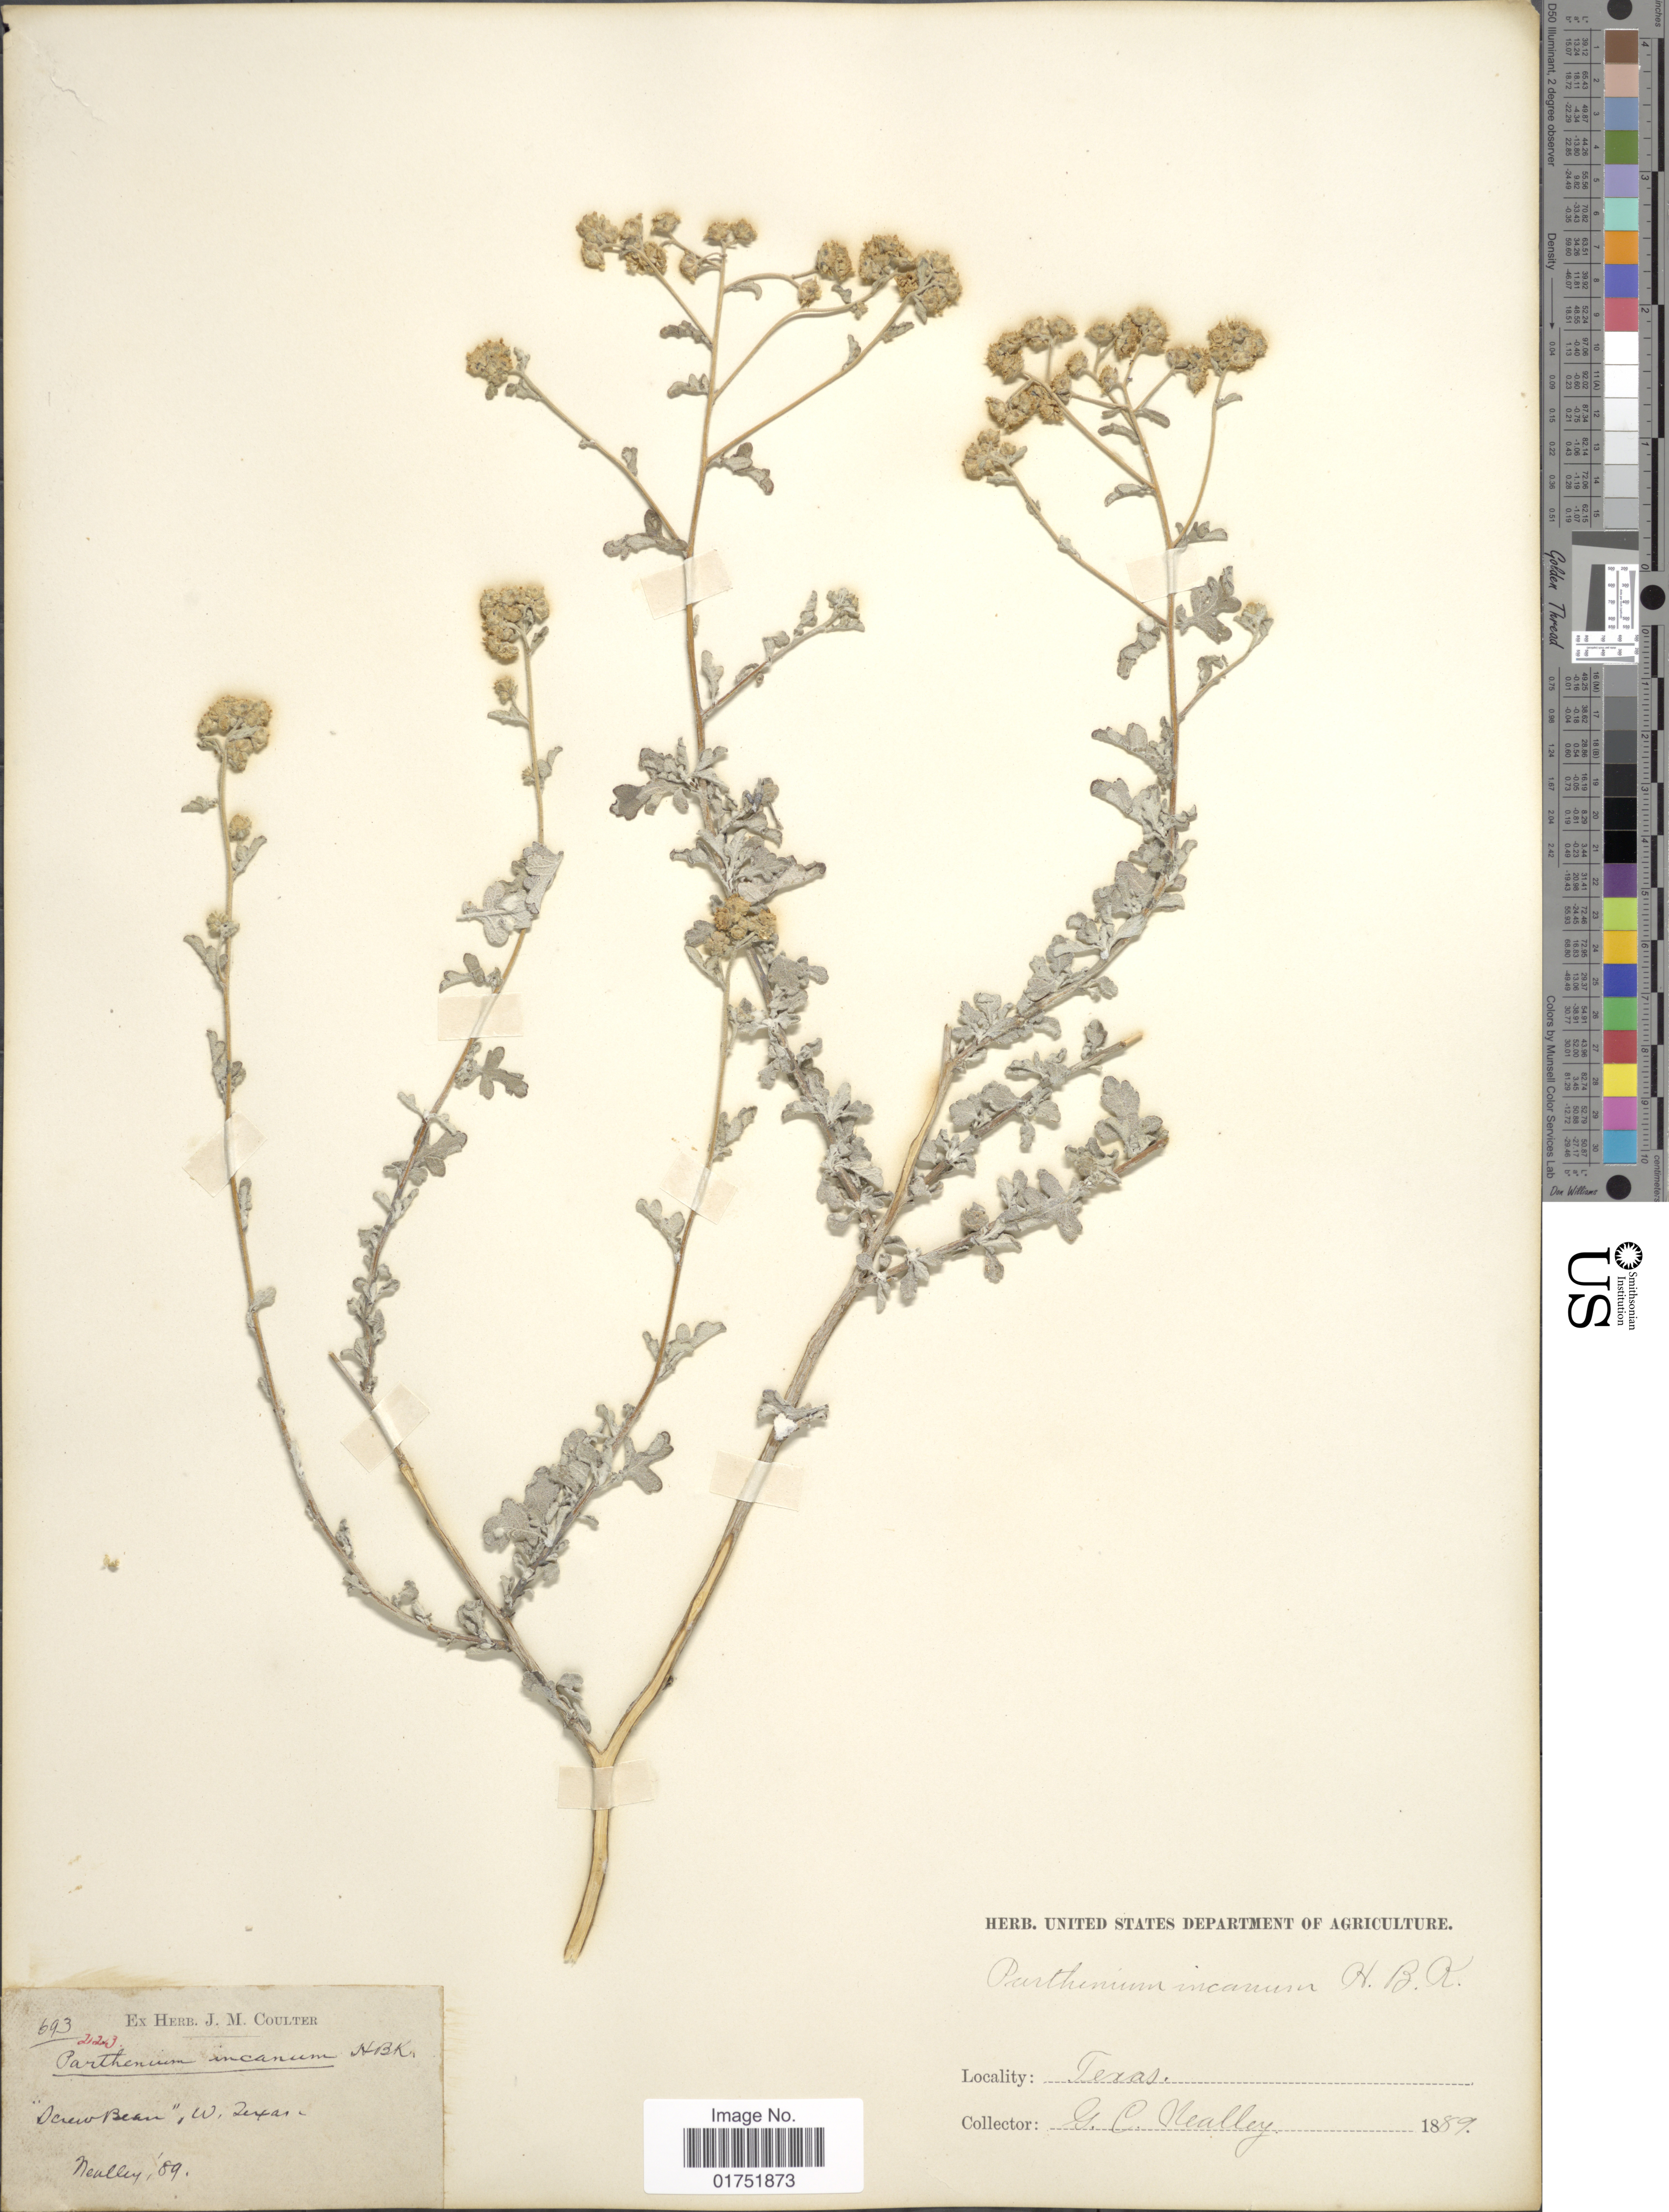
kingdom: Plantae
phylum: Tracheophyta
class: Magnoliopsida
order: Asterales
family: Asteraceae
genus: Parthenium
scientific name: Parthenium incanum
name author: Kunth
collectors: G. C. Nealley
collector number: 693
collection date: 1889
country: United States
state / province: Texas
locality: W. Texas